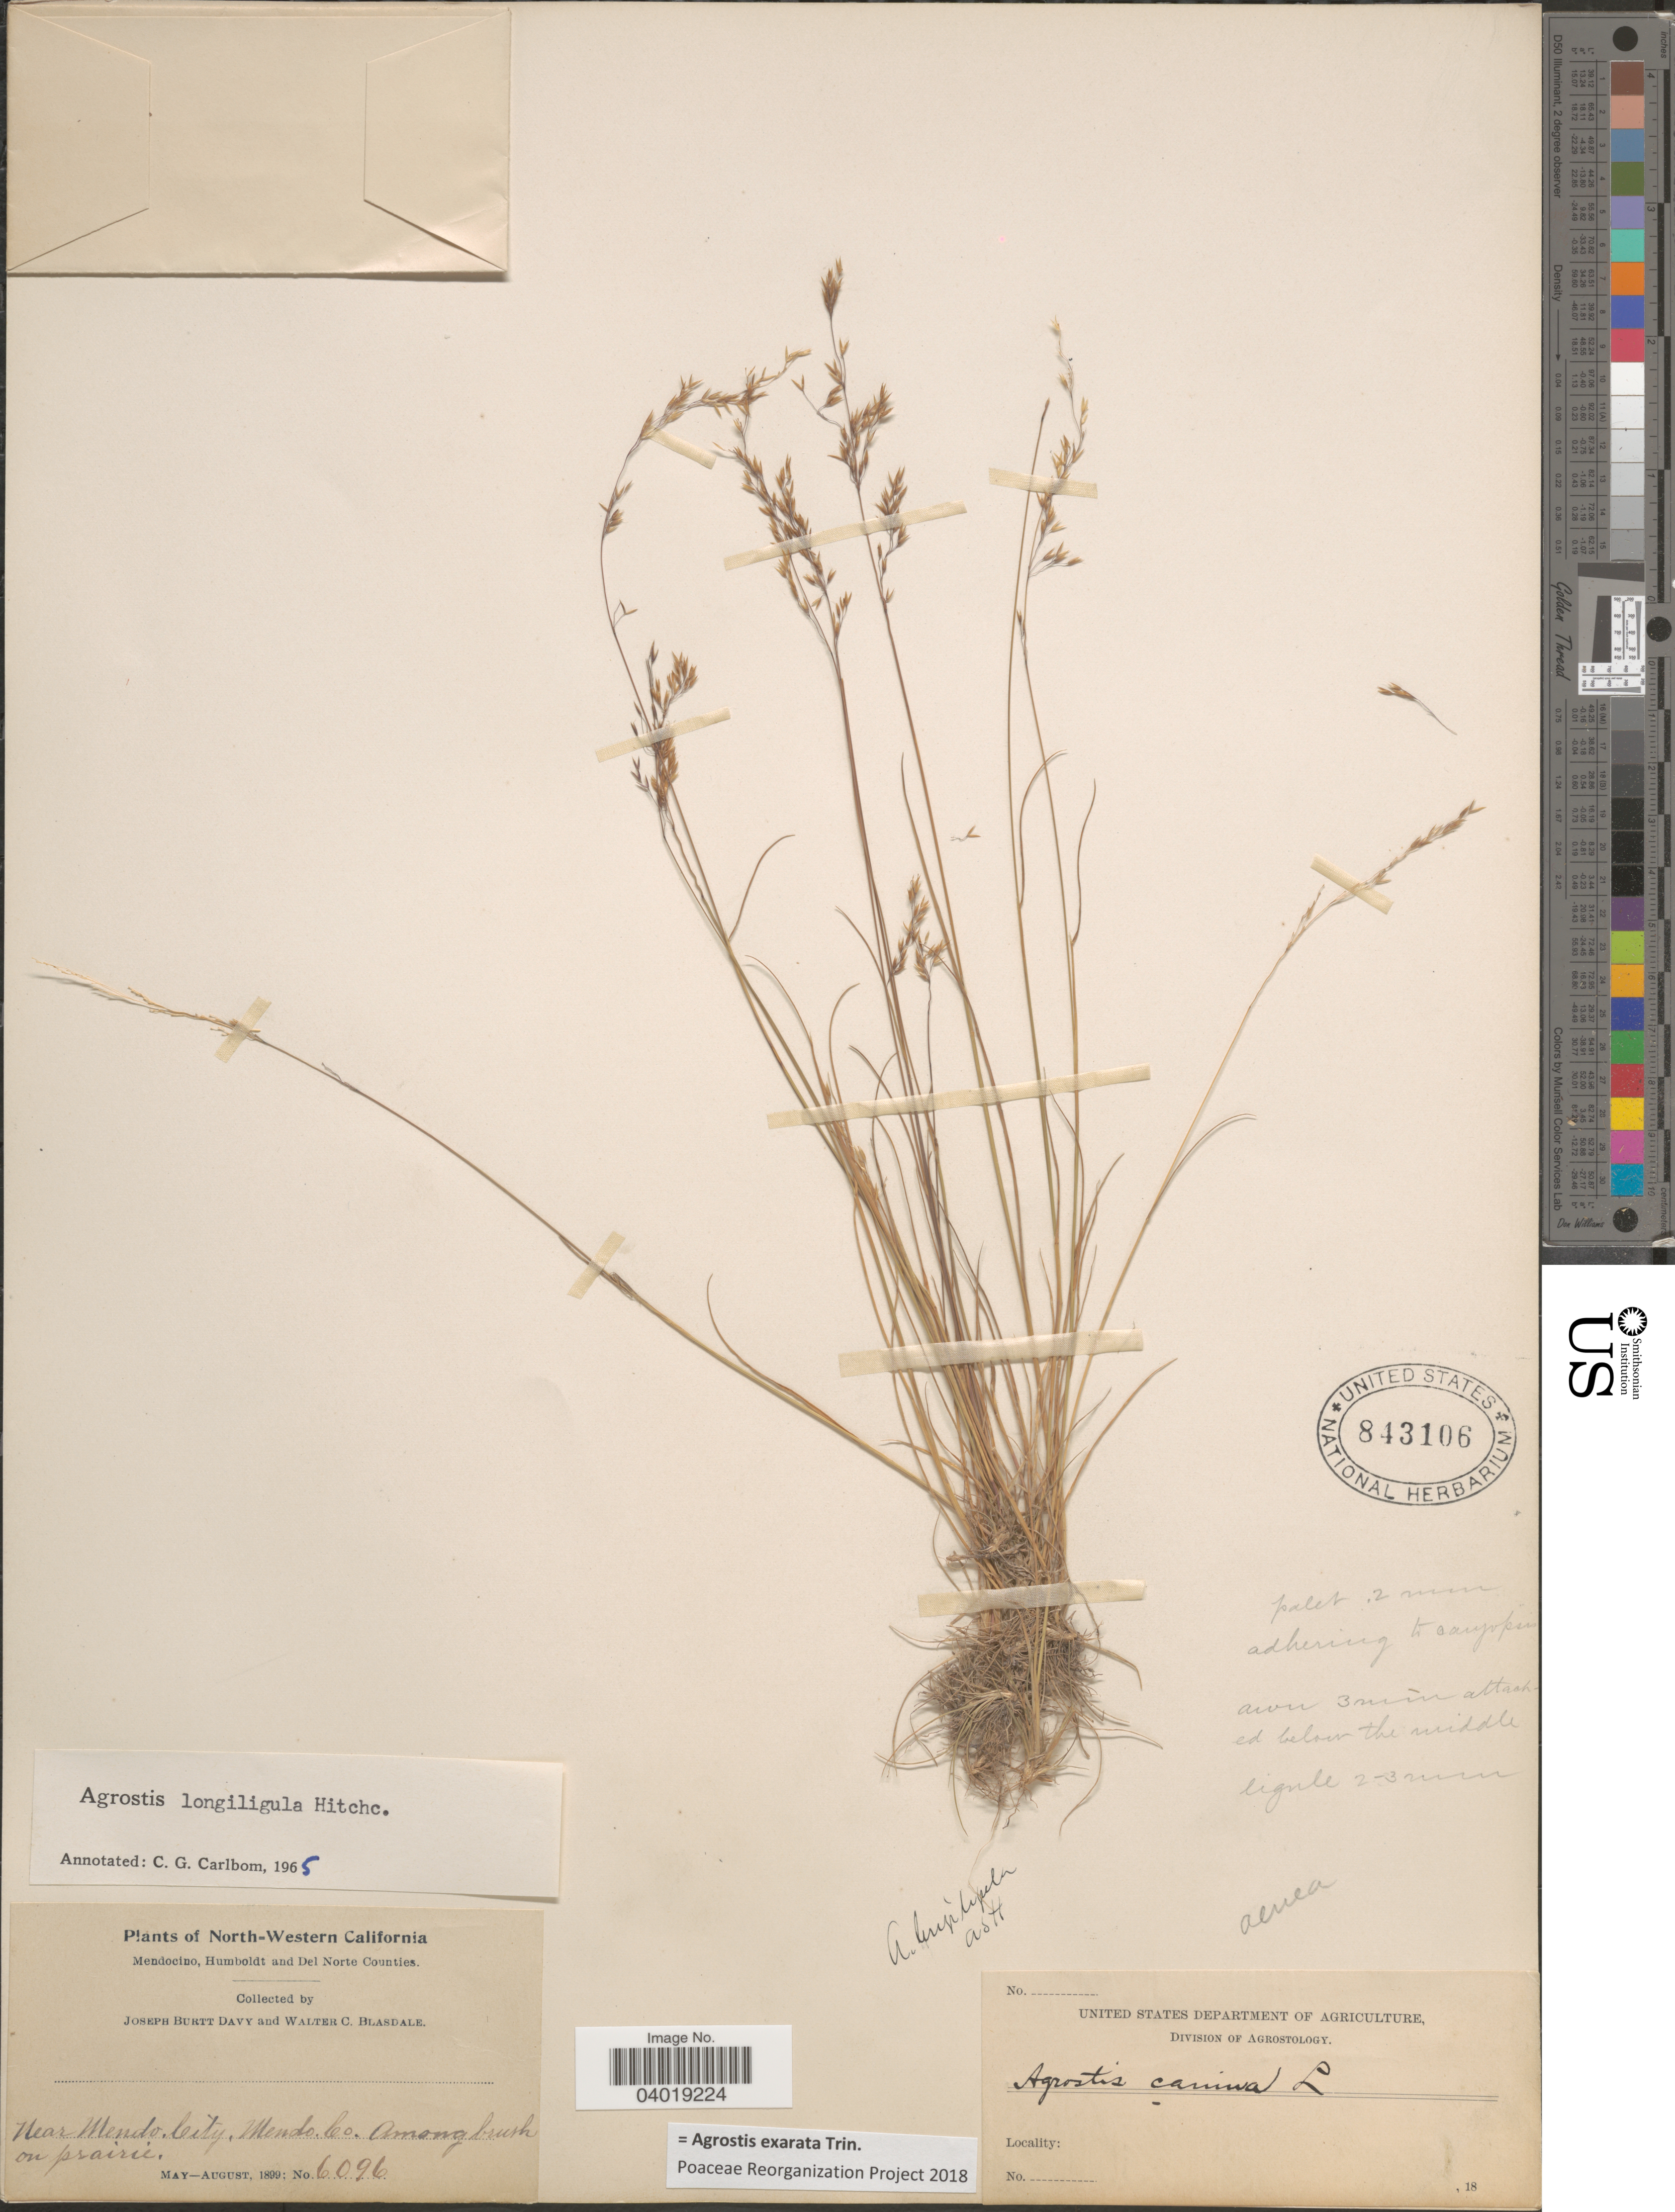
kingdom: Plantae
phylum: Tracheophyta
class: Liliopsida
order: Poales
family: Poaceae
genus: Agrostis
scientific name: Agrostis exarata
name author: Trin.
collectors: J. Burtt Davy & W. Blasdale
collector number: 6096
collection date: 1899-05/1899-08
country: United States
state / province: California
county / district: Mendocino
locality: North-Western California. Near Mendo. City, Mendocino Co.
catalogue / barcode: US 843106